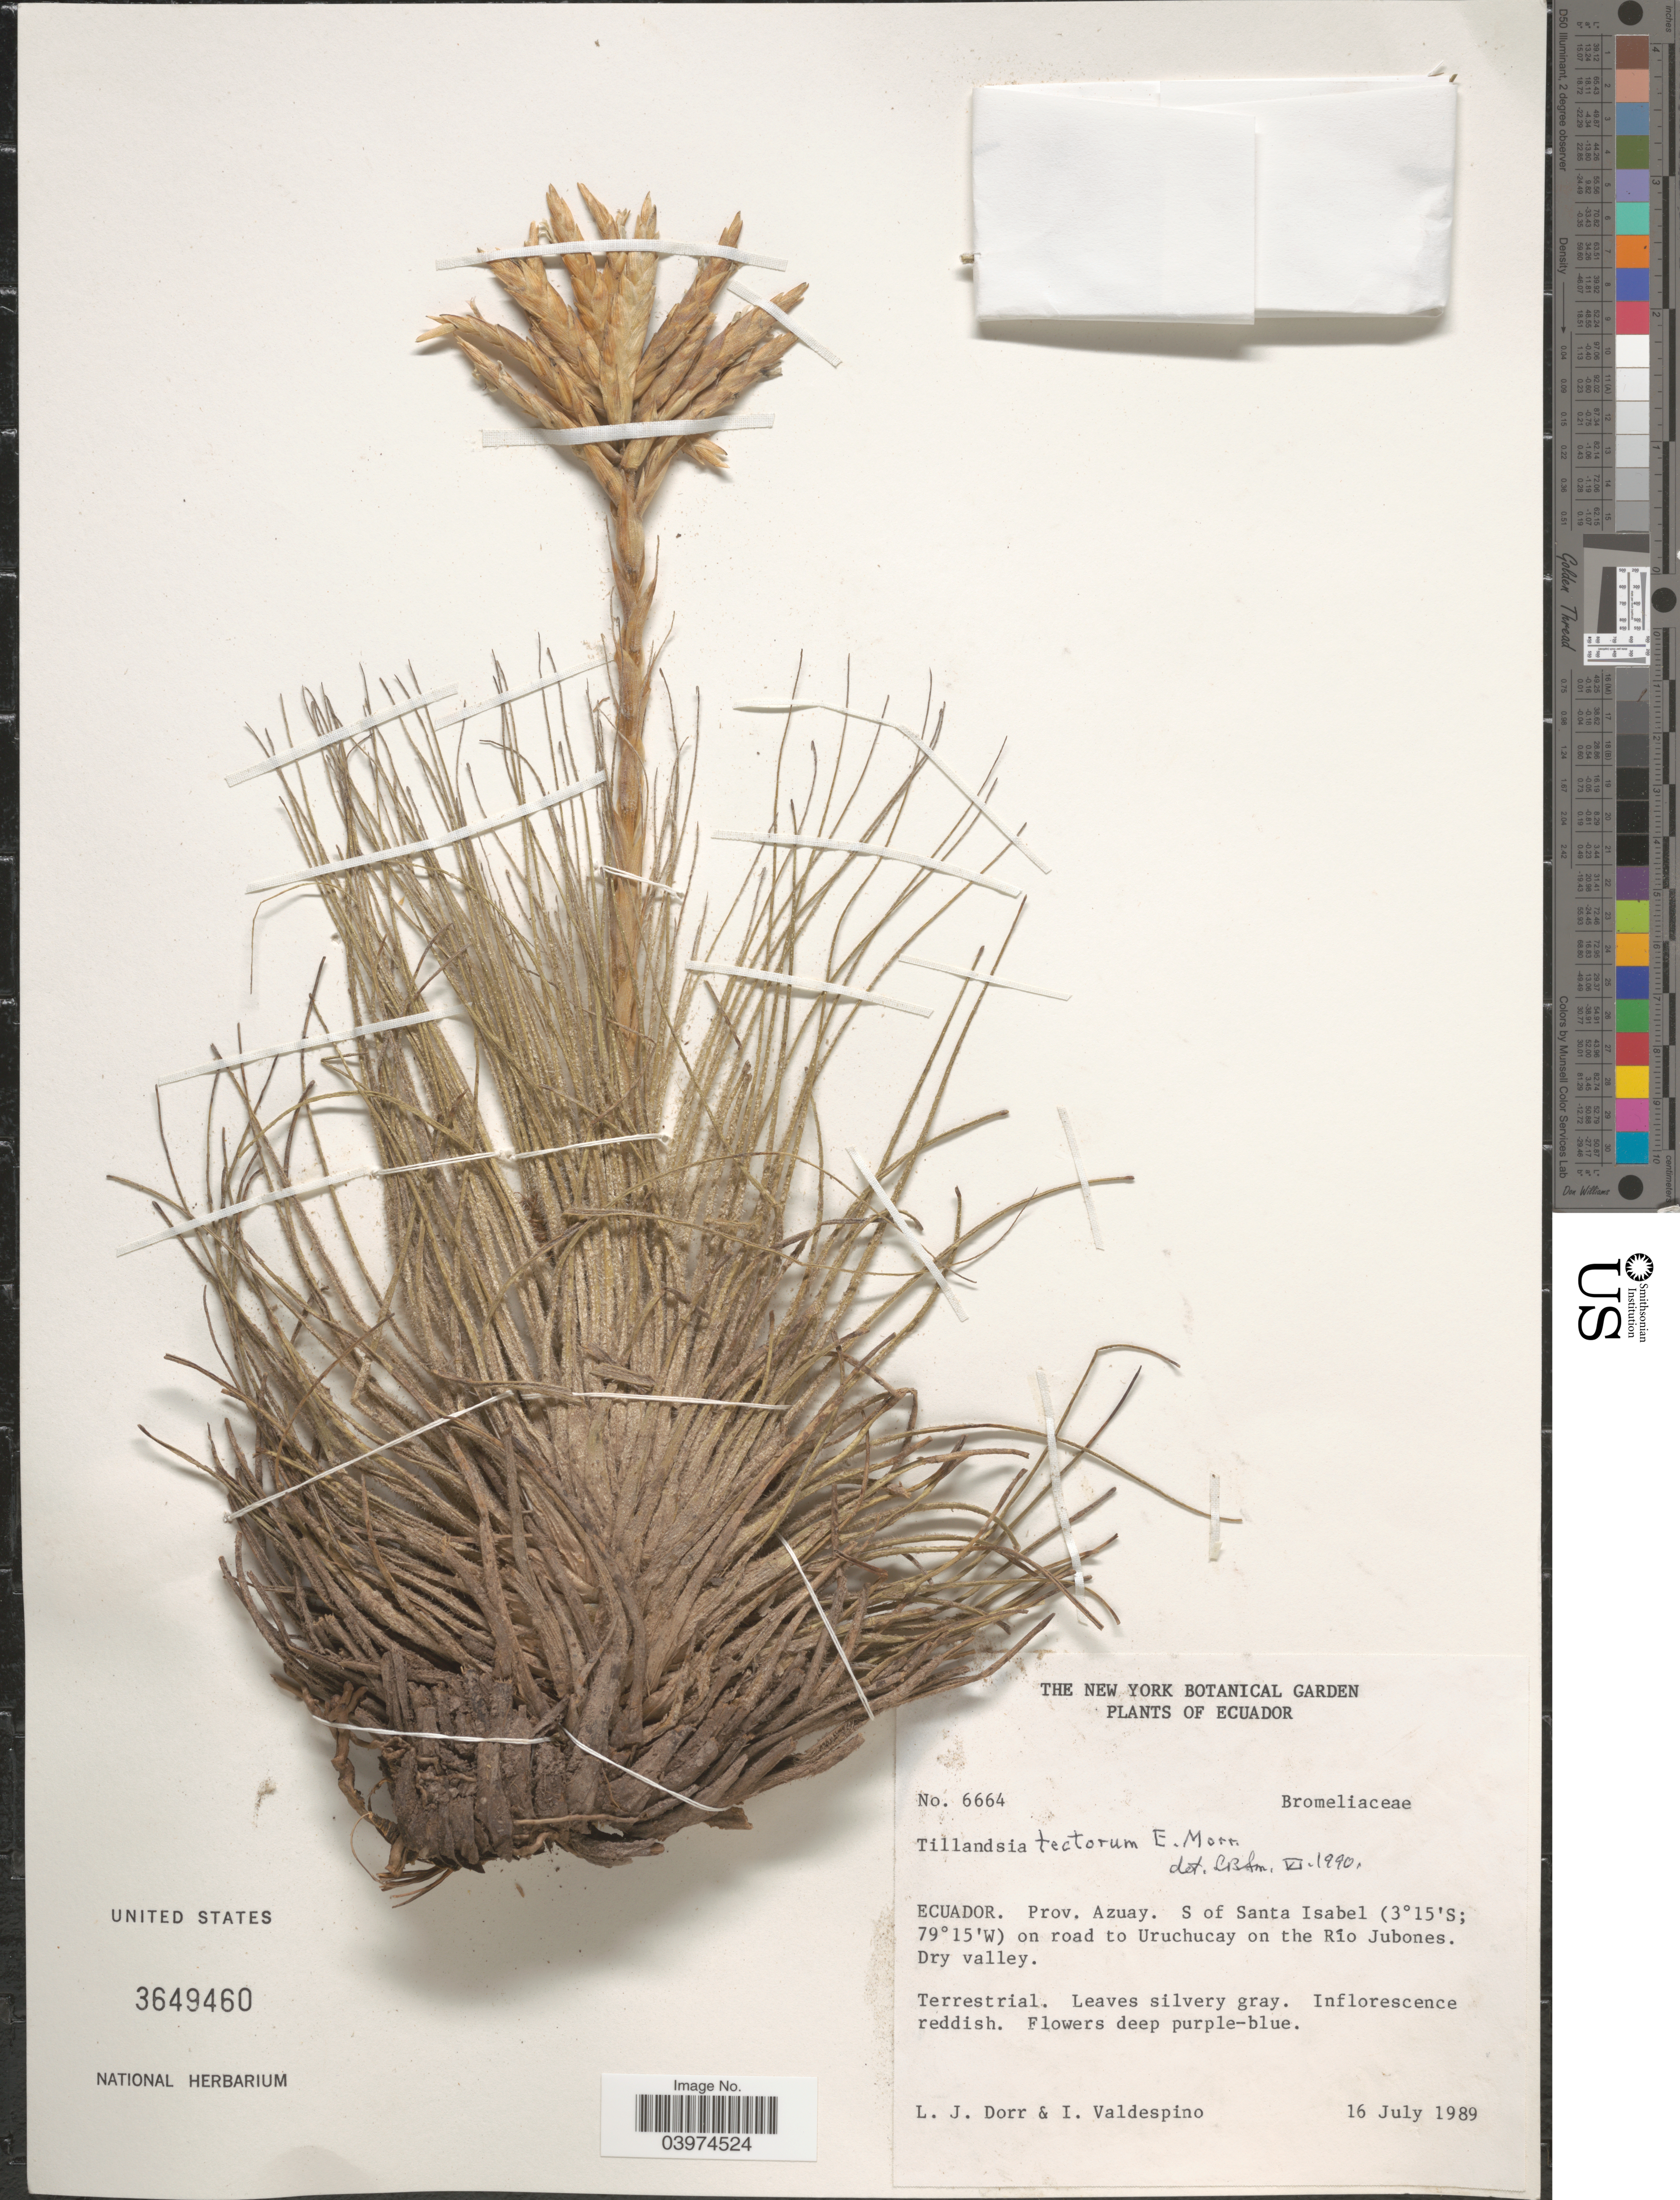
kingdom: Plantae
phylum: Tracheophyta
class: Liliopsida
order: Poales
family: Bromeliaceae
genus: Tillandsia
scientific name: Tillandsia tectorum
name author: É. Morren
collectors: L. J. Dorr & I. Valdespino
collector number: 6664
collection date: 1989-07-16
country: Ecuador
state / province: Azuay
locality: S of Santa Isabel on road to Uruchucay on the Río Jubones. Dry valley.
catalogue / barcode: US 3649460